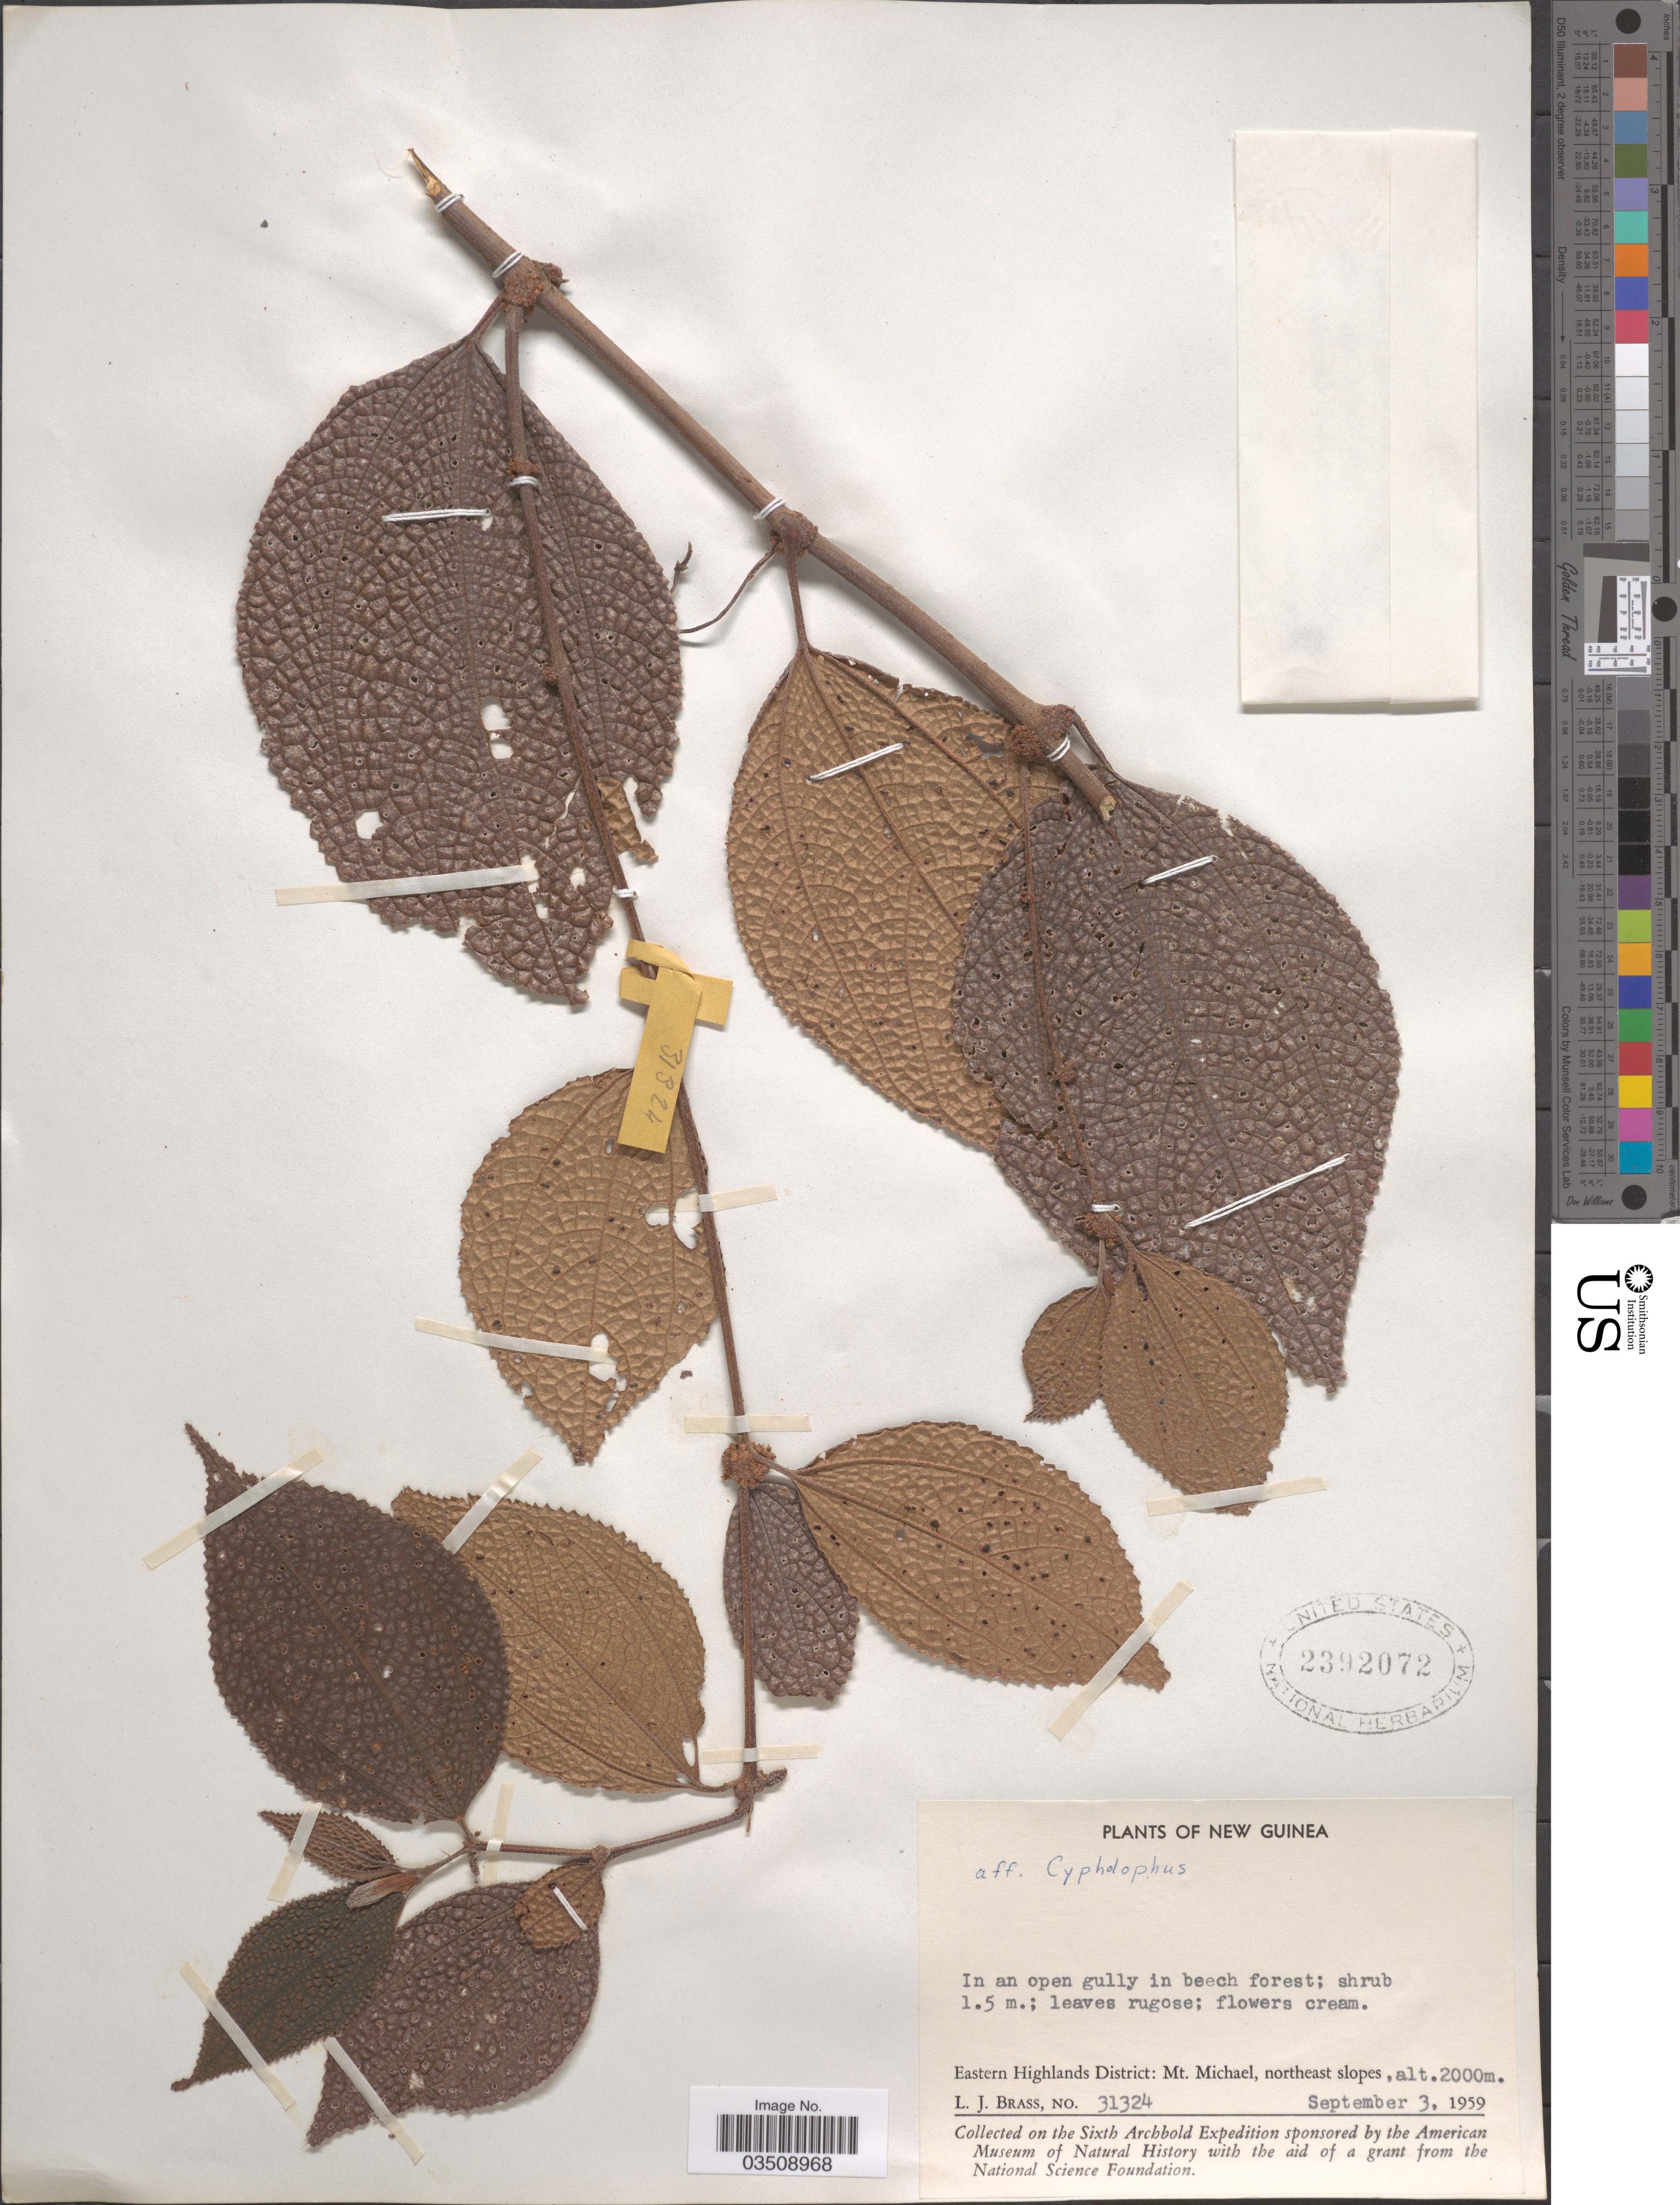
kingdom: Plantae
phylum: Tracheophyta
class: Magnoliopsida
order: Rosales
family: Urticaceae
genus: Cypholophus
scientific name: Cypholophus sp.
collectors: L. J. Brass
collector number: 31324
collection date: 1959-09-03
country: Papua New Guinea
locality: New Guinea. Eastern Highlands District: Mt. Michael, northeast slopes.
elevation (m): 2000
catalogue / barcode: US 2392072